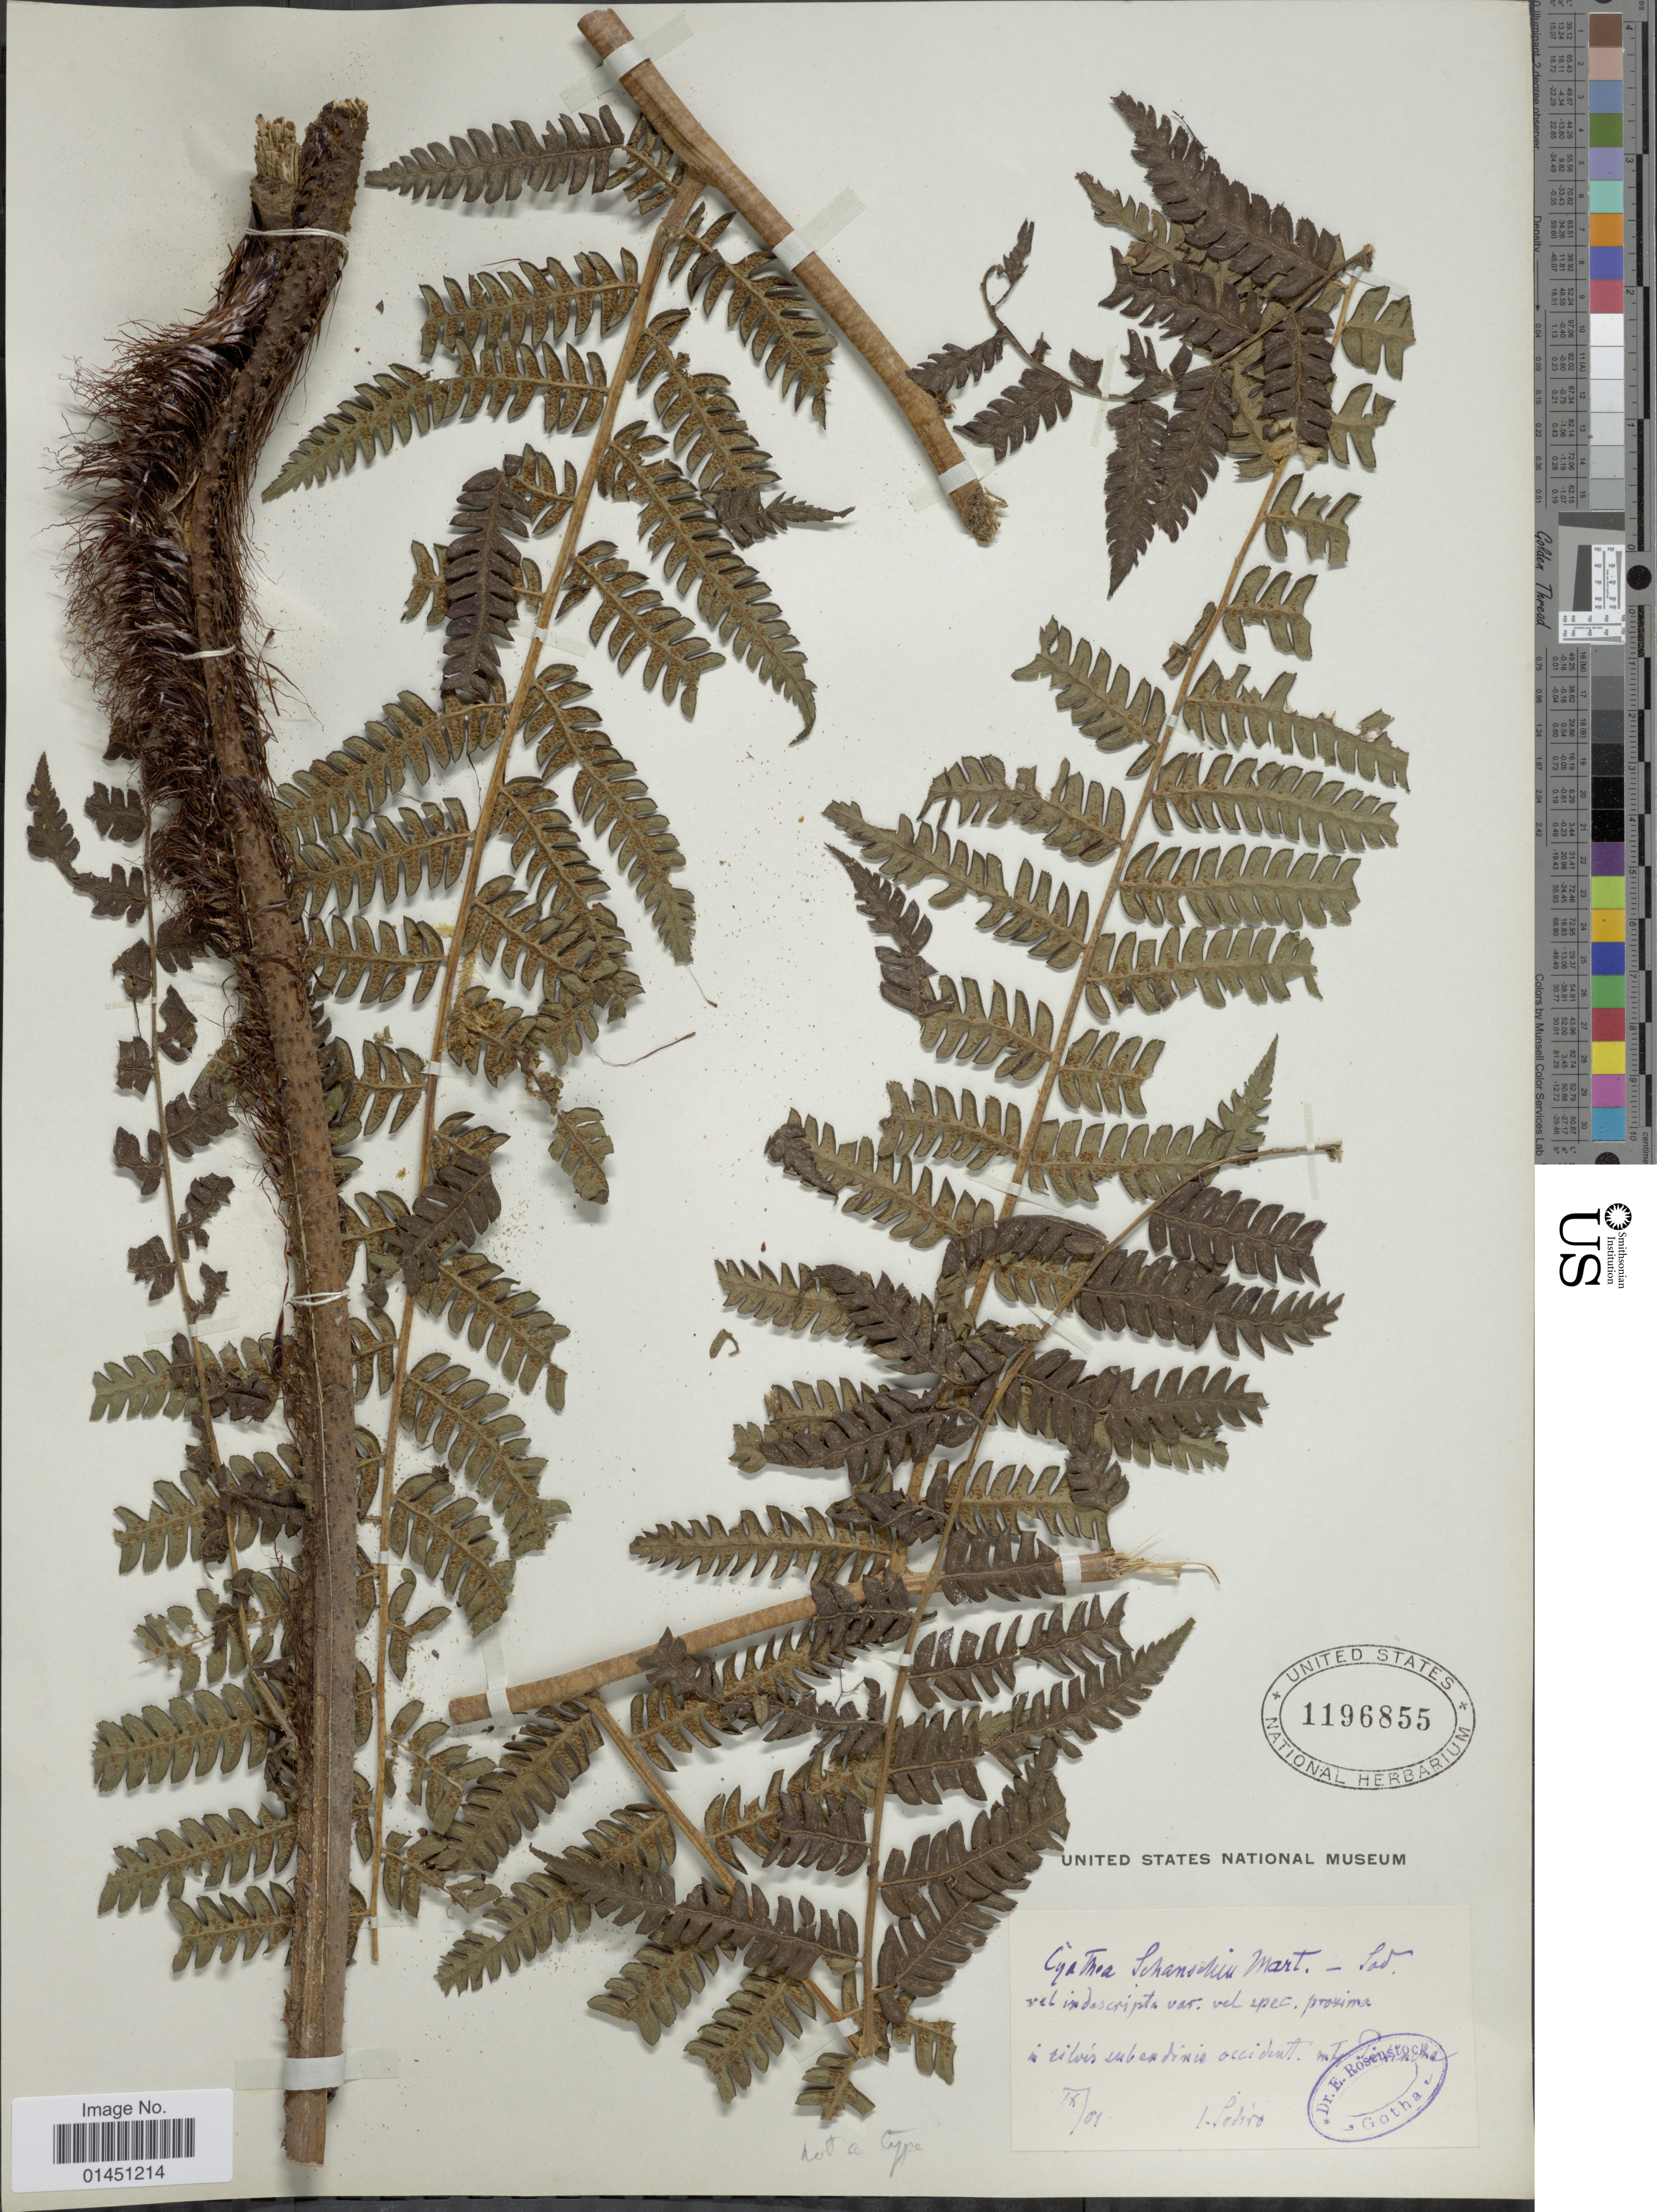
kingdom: Plantae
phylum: Tracheophyta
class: Polypodiopsida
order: Cyatheales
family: Cyatheaceae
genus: Cyathea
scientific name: Cyathea caracasana var. meridensis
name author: (H. Karst.) R.M. Tryon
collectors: L. Sodiro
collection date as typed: Transcribed d/m/y: /9/01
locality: In silvis suberdinis occident mt. [illegible text][interpreted]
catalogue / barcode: US 1196855